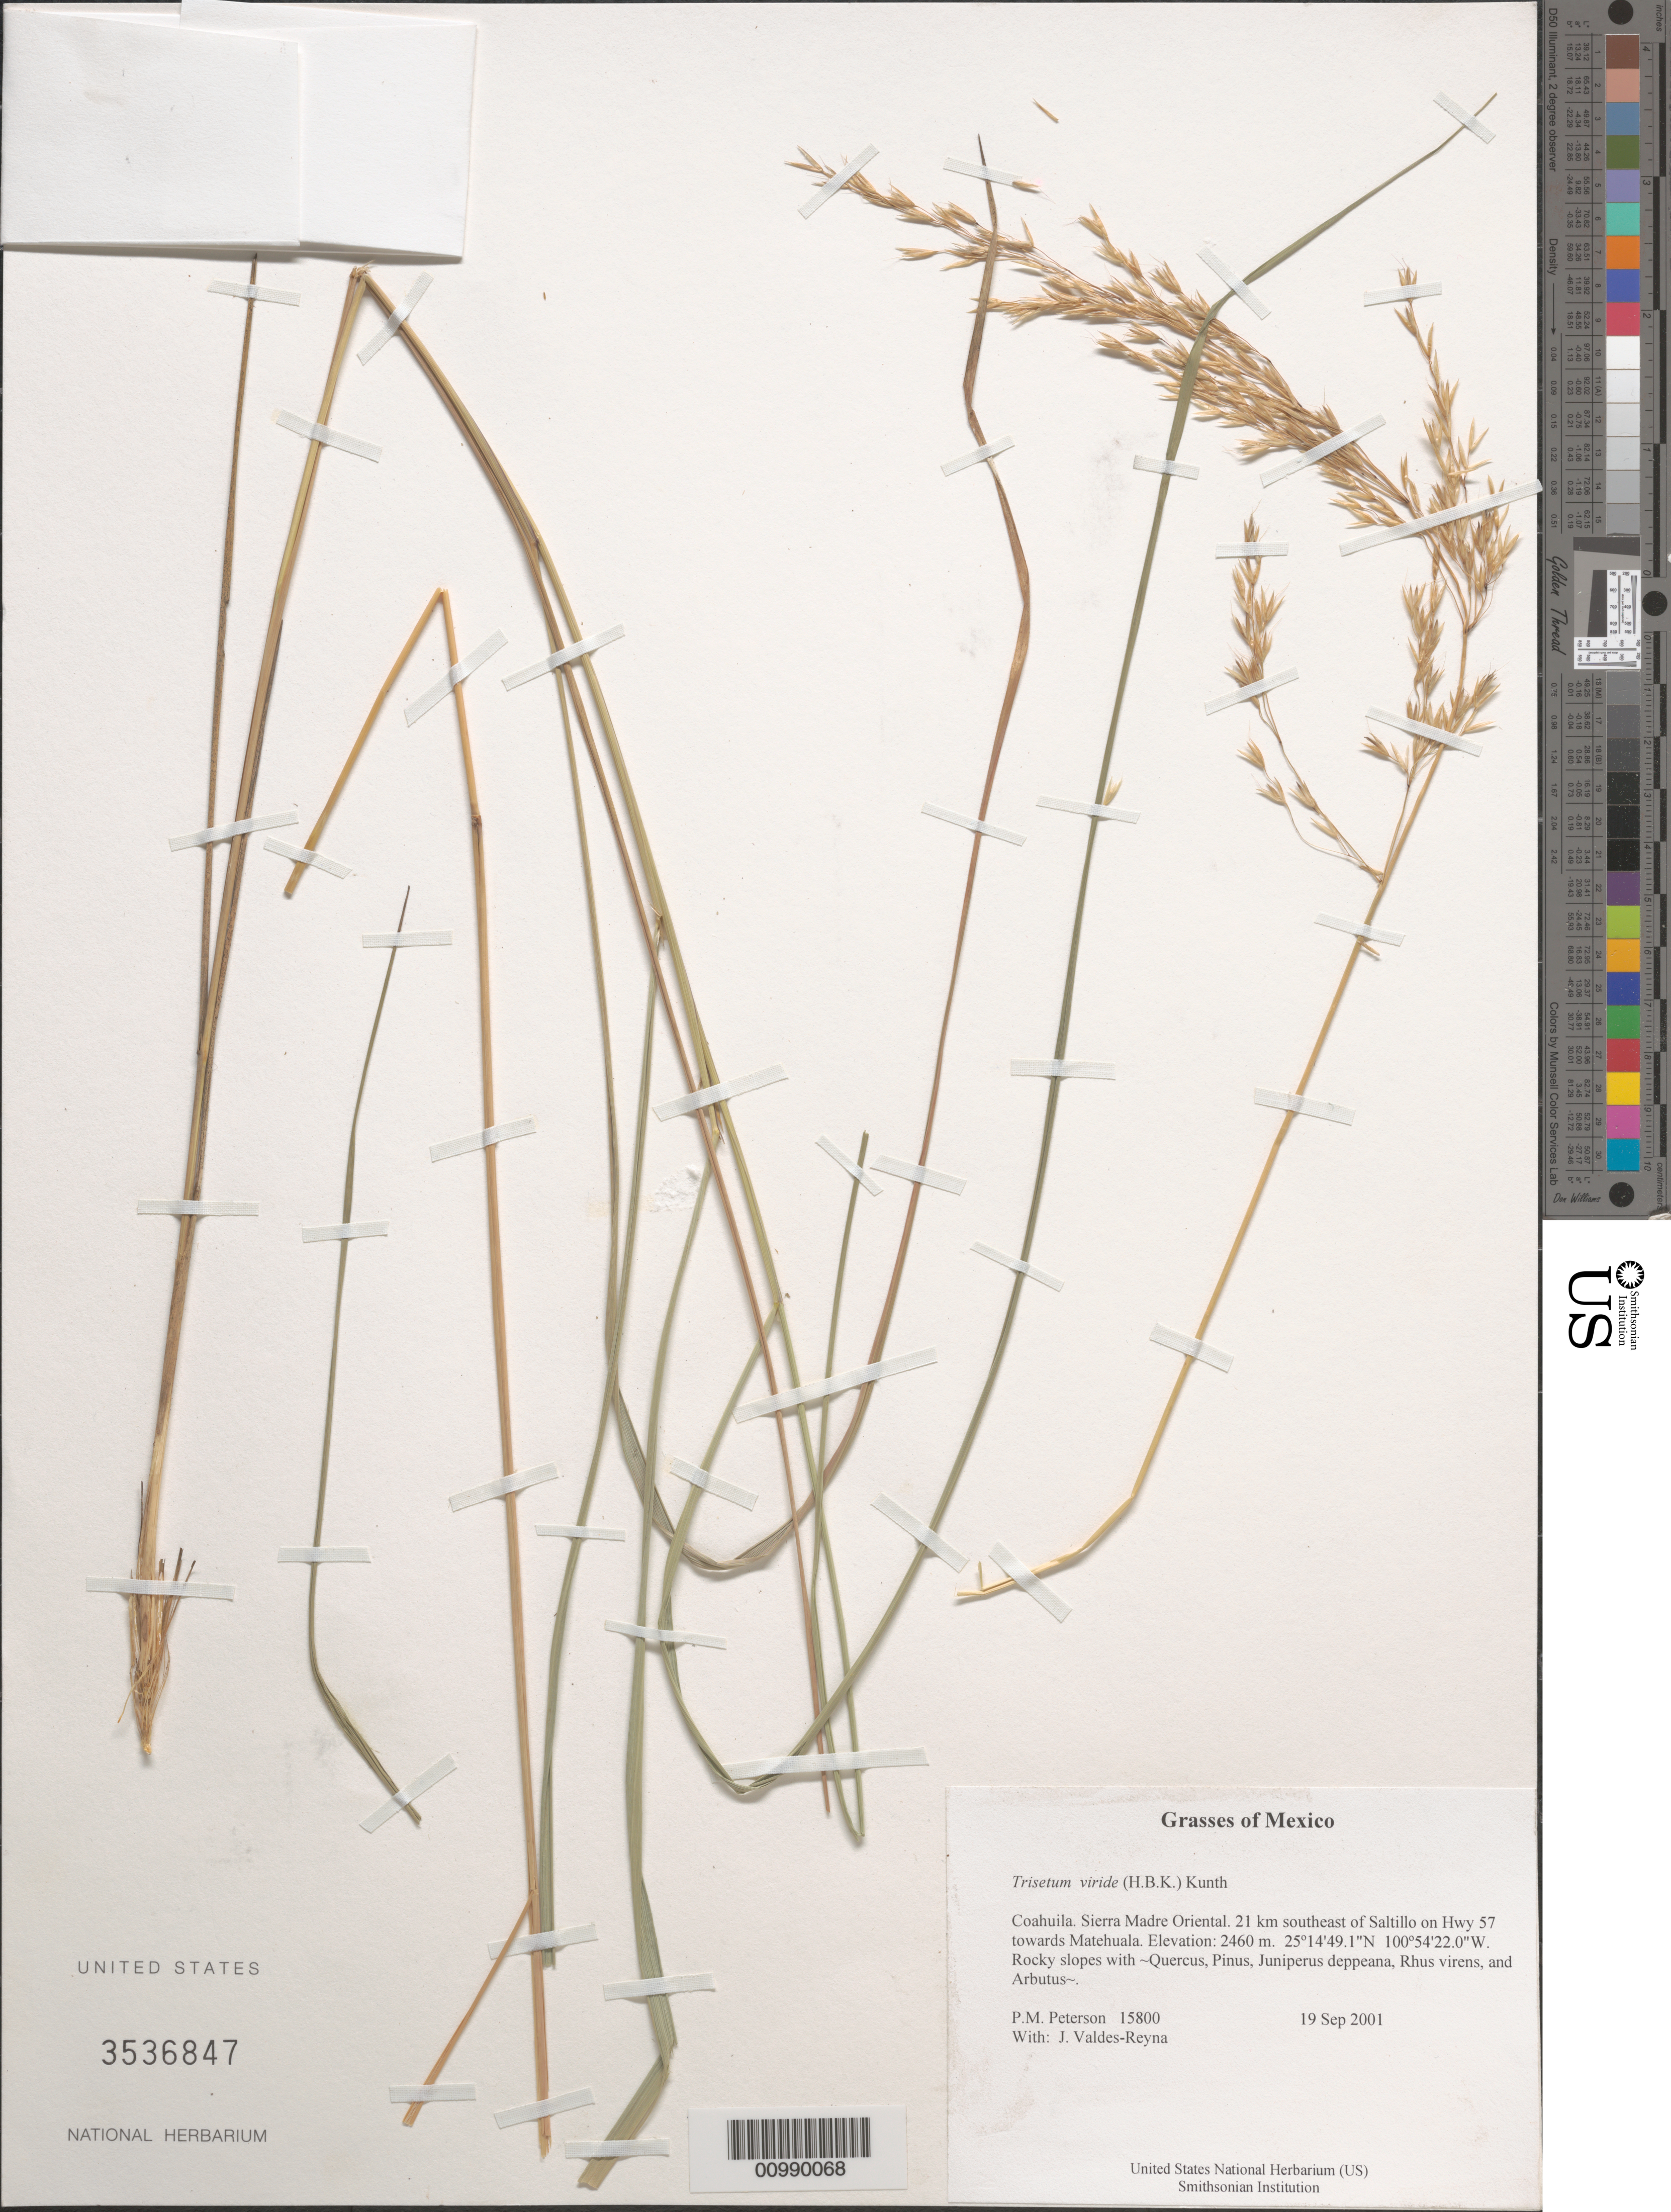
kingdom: Plantae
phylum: Tracheophyta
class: Liliopsida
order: Poales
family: Poaceae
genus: Trisetum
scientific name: Trisetum viride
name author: (Kunth) Kunth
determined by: Finot, V. L.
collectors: P. M. Peterson & J. Valdés-Reyna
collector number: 15800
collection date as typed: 19 Sep 2001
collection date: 2001-09-19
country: Mexico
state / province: Coahuila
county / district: Sierra Madre Oriental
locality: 21 km southeast of Saltillo on Hwy 57 towards Matehuala.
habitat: Rocky slopes with ~Quercus, Pinus, Juniperus deppeana, Rhus virens, and Arbutus~.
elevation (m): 2460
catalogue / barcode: US 3536847